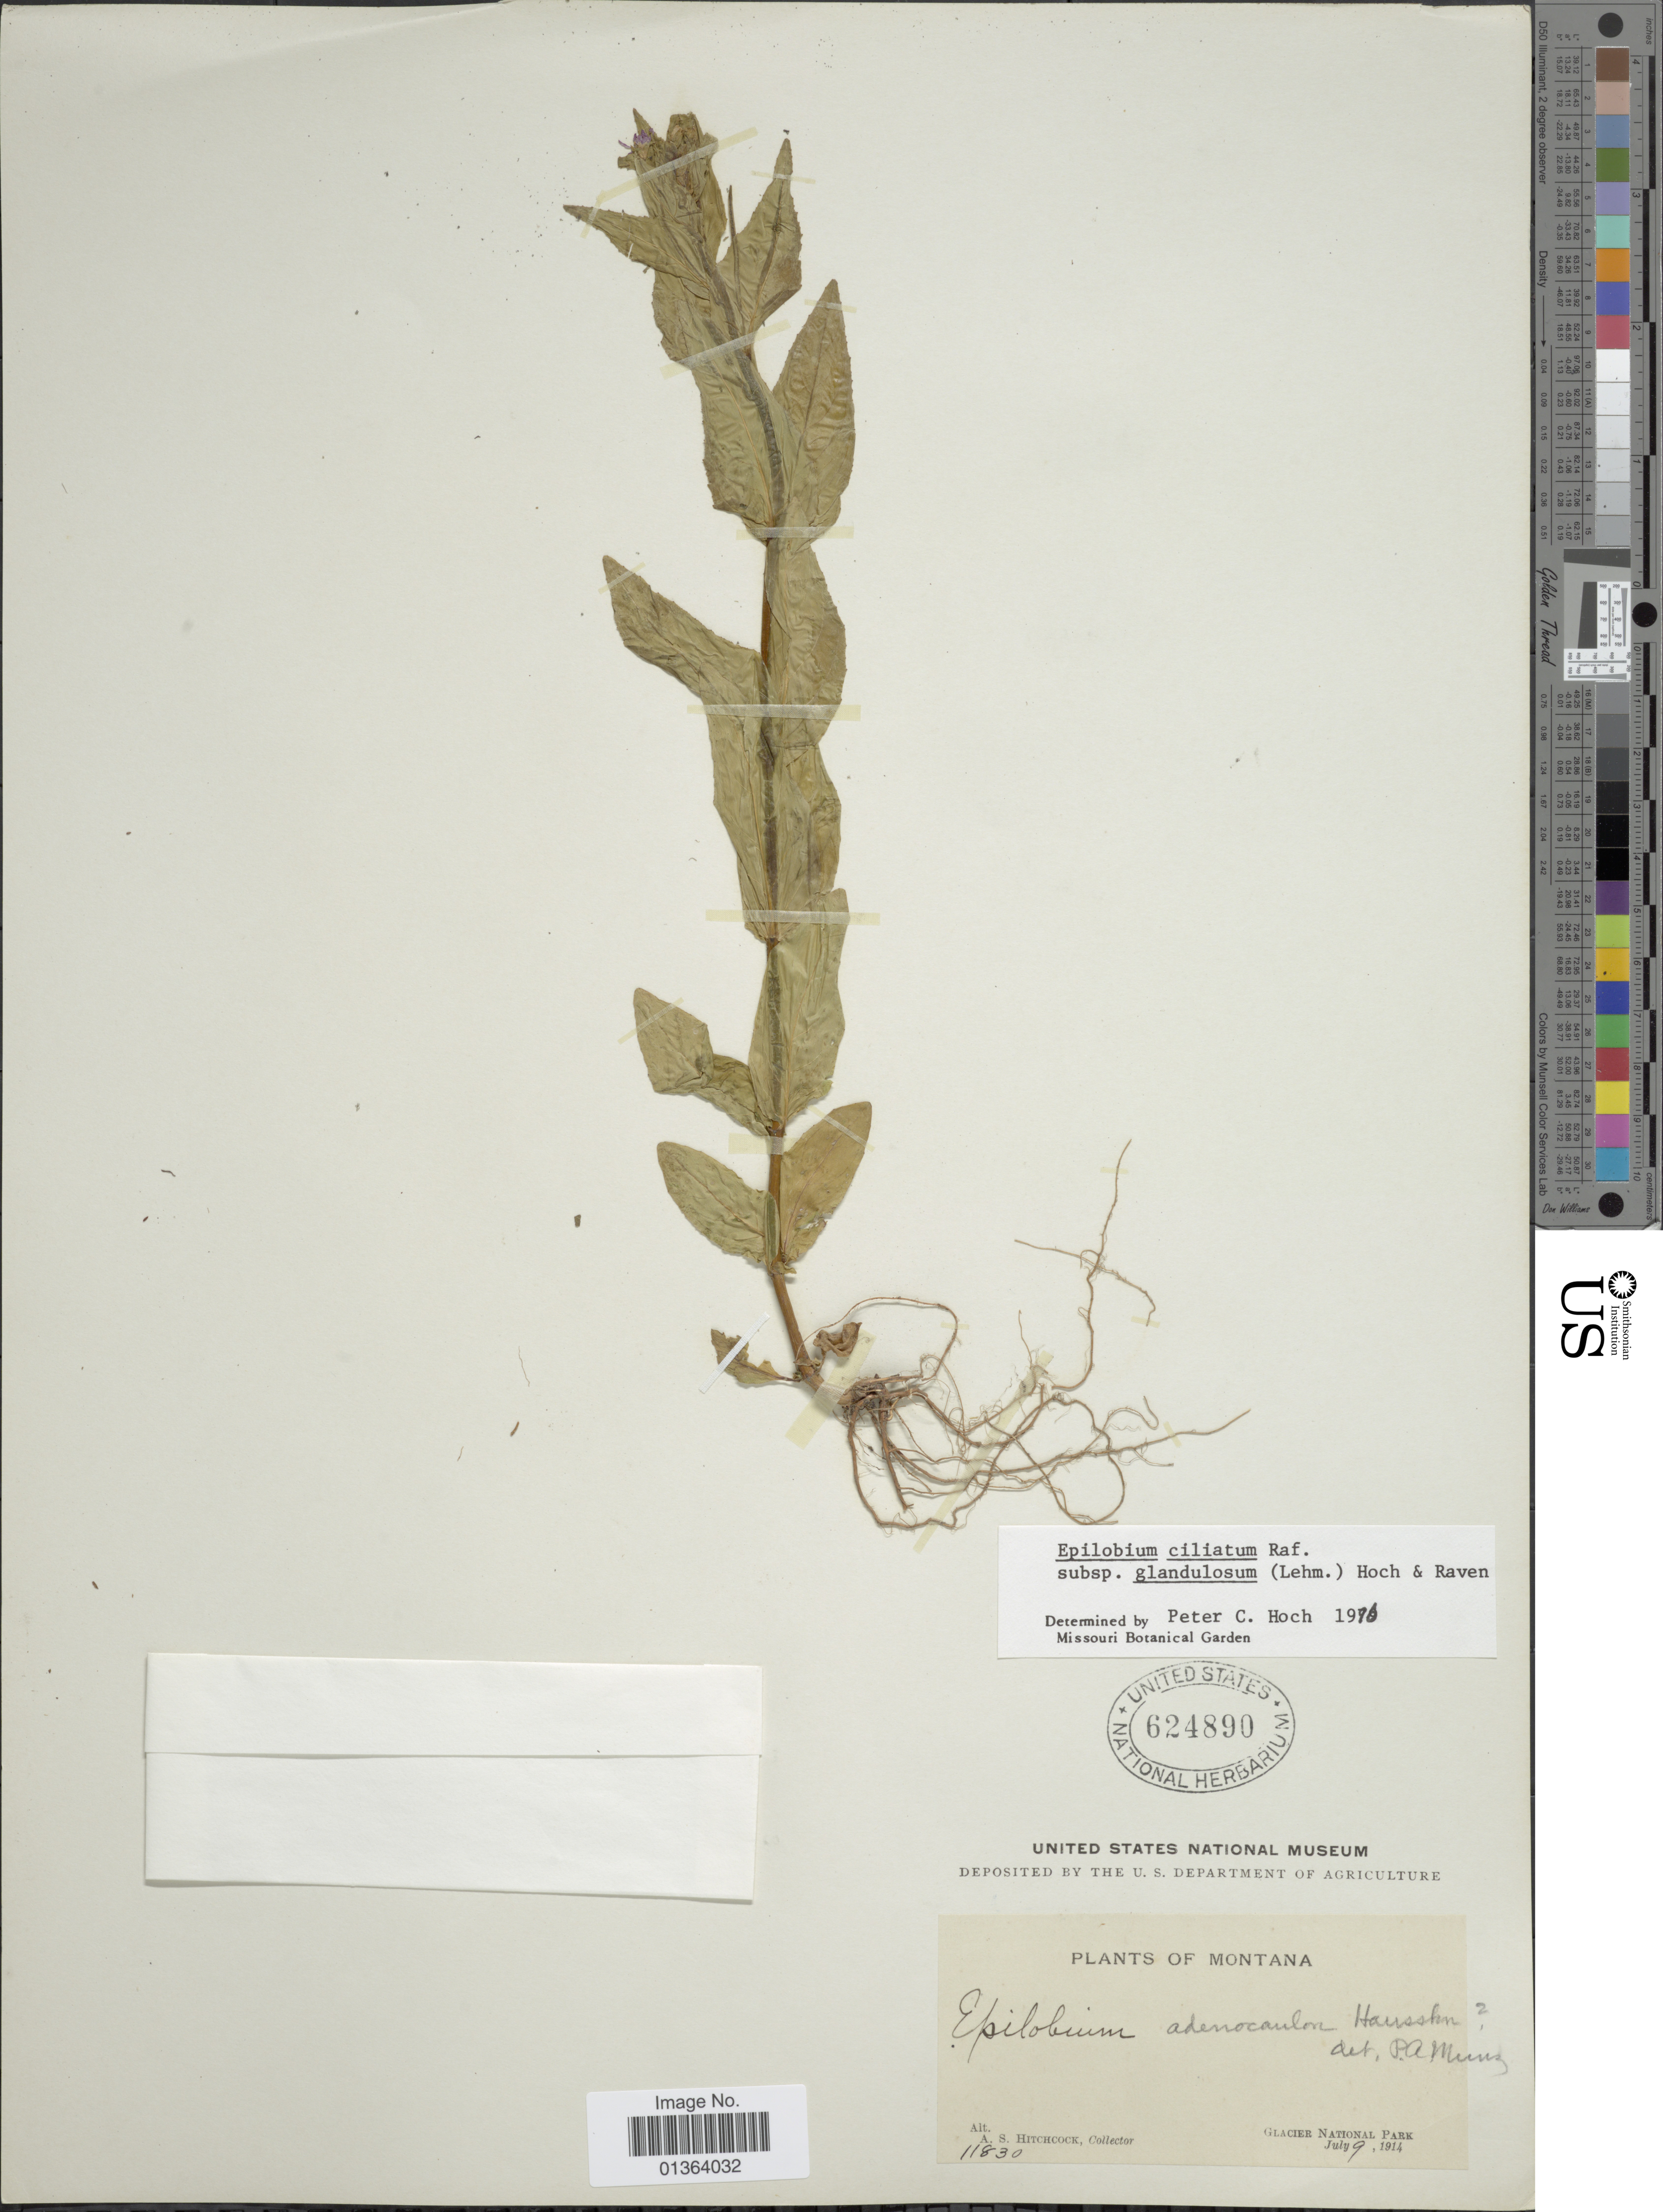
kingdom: Plantae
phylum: Tracheophyta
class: Magnoliopsida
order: Myrtales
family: Onagraceae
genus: Epilobium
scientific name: Epilobium ciliatum subsp. glandulosum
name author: (Lehm.) Hoch & P.H. Raven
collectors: A. S. Hitchcock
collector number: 11830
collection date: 1914-07-09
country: United States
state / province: Montana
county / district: Flathead / Glacier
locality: Glacier National Park.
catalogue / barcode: US 624890